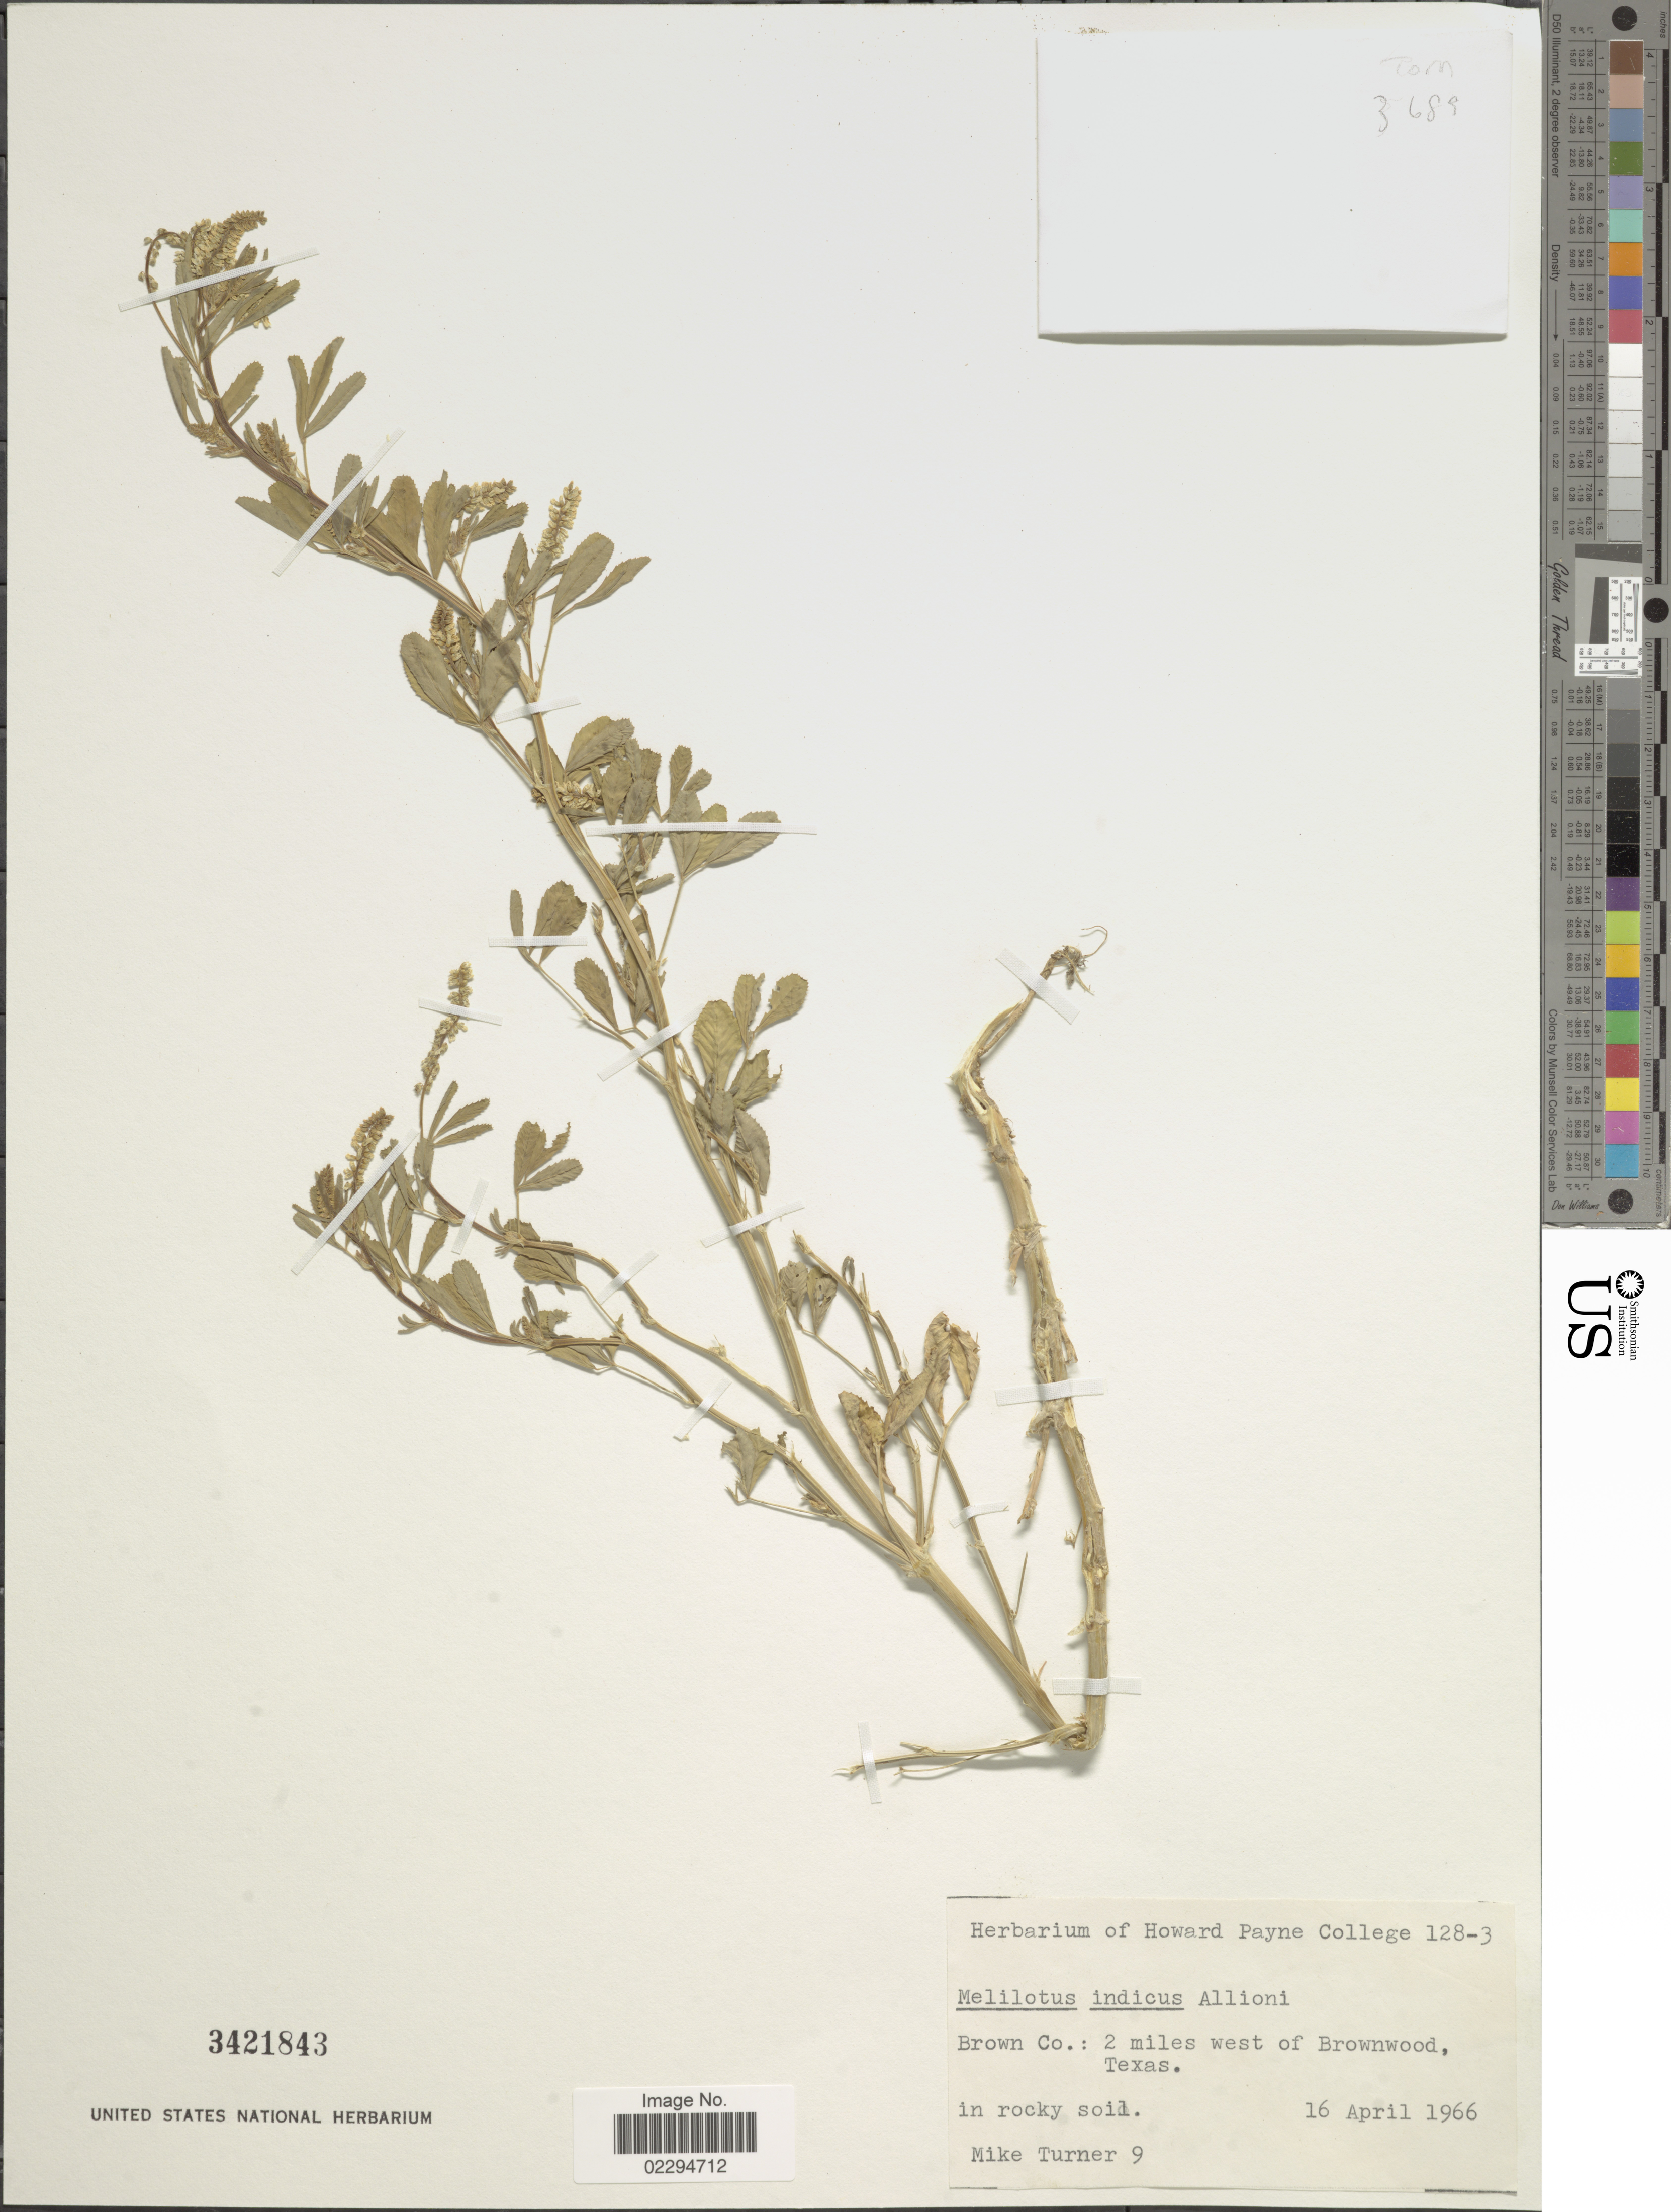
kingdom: Plantae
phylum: Tracheophyta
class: Magnoliopsida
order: Fabales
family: Fabaceae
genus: Melilotus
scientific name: Melilotus indicus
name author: (L.) All.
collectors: M. Turner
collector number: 9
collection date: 1966-04-16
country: United States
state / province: Texas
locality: Brown Co.: 2 miles west of Brownwood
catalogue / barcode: US 3421843